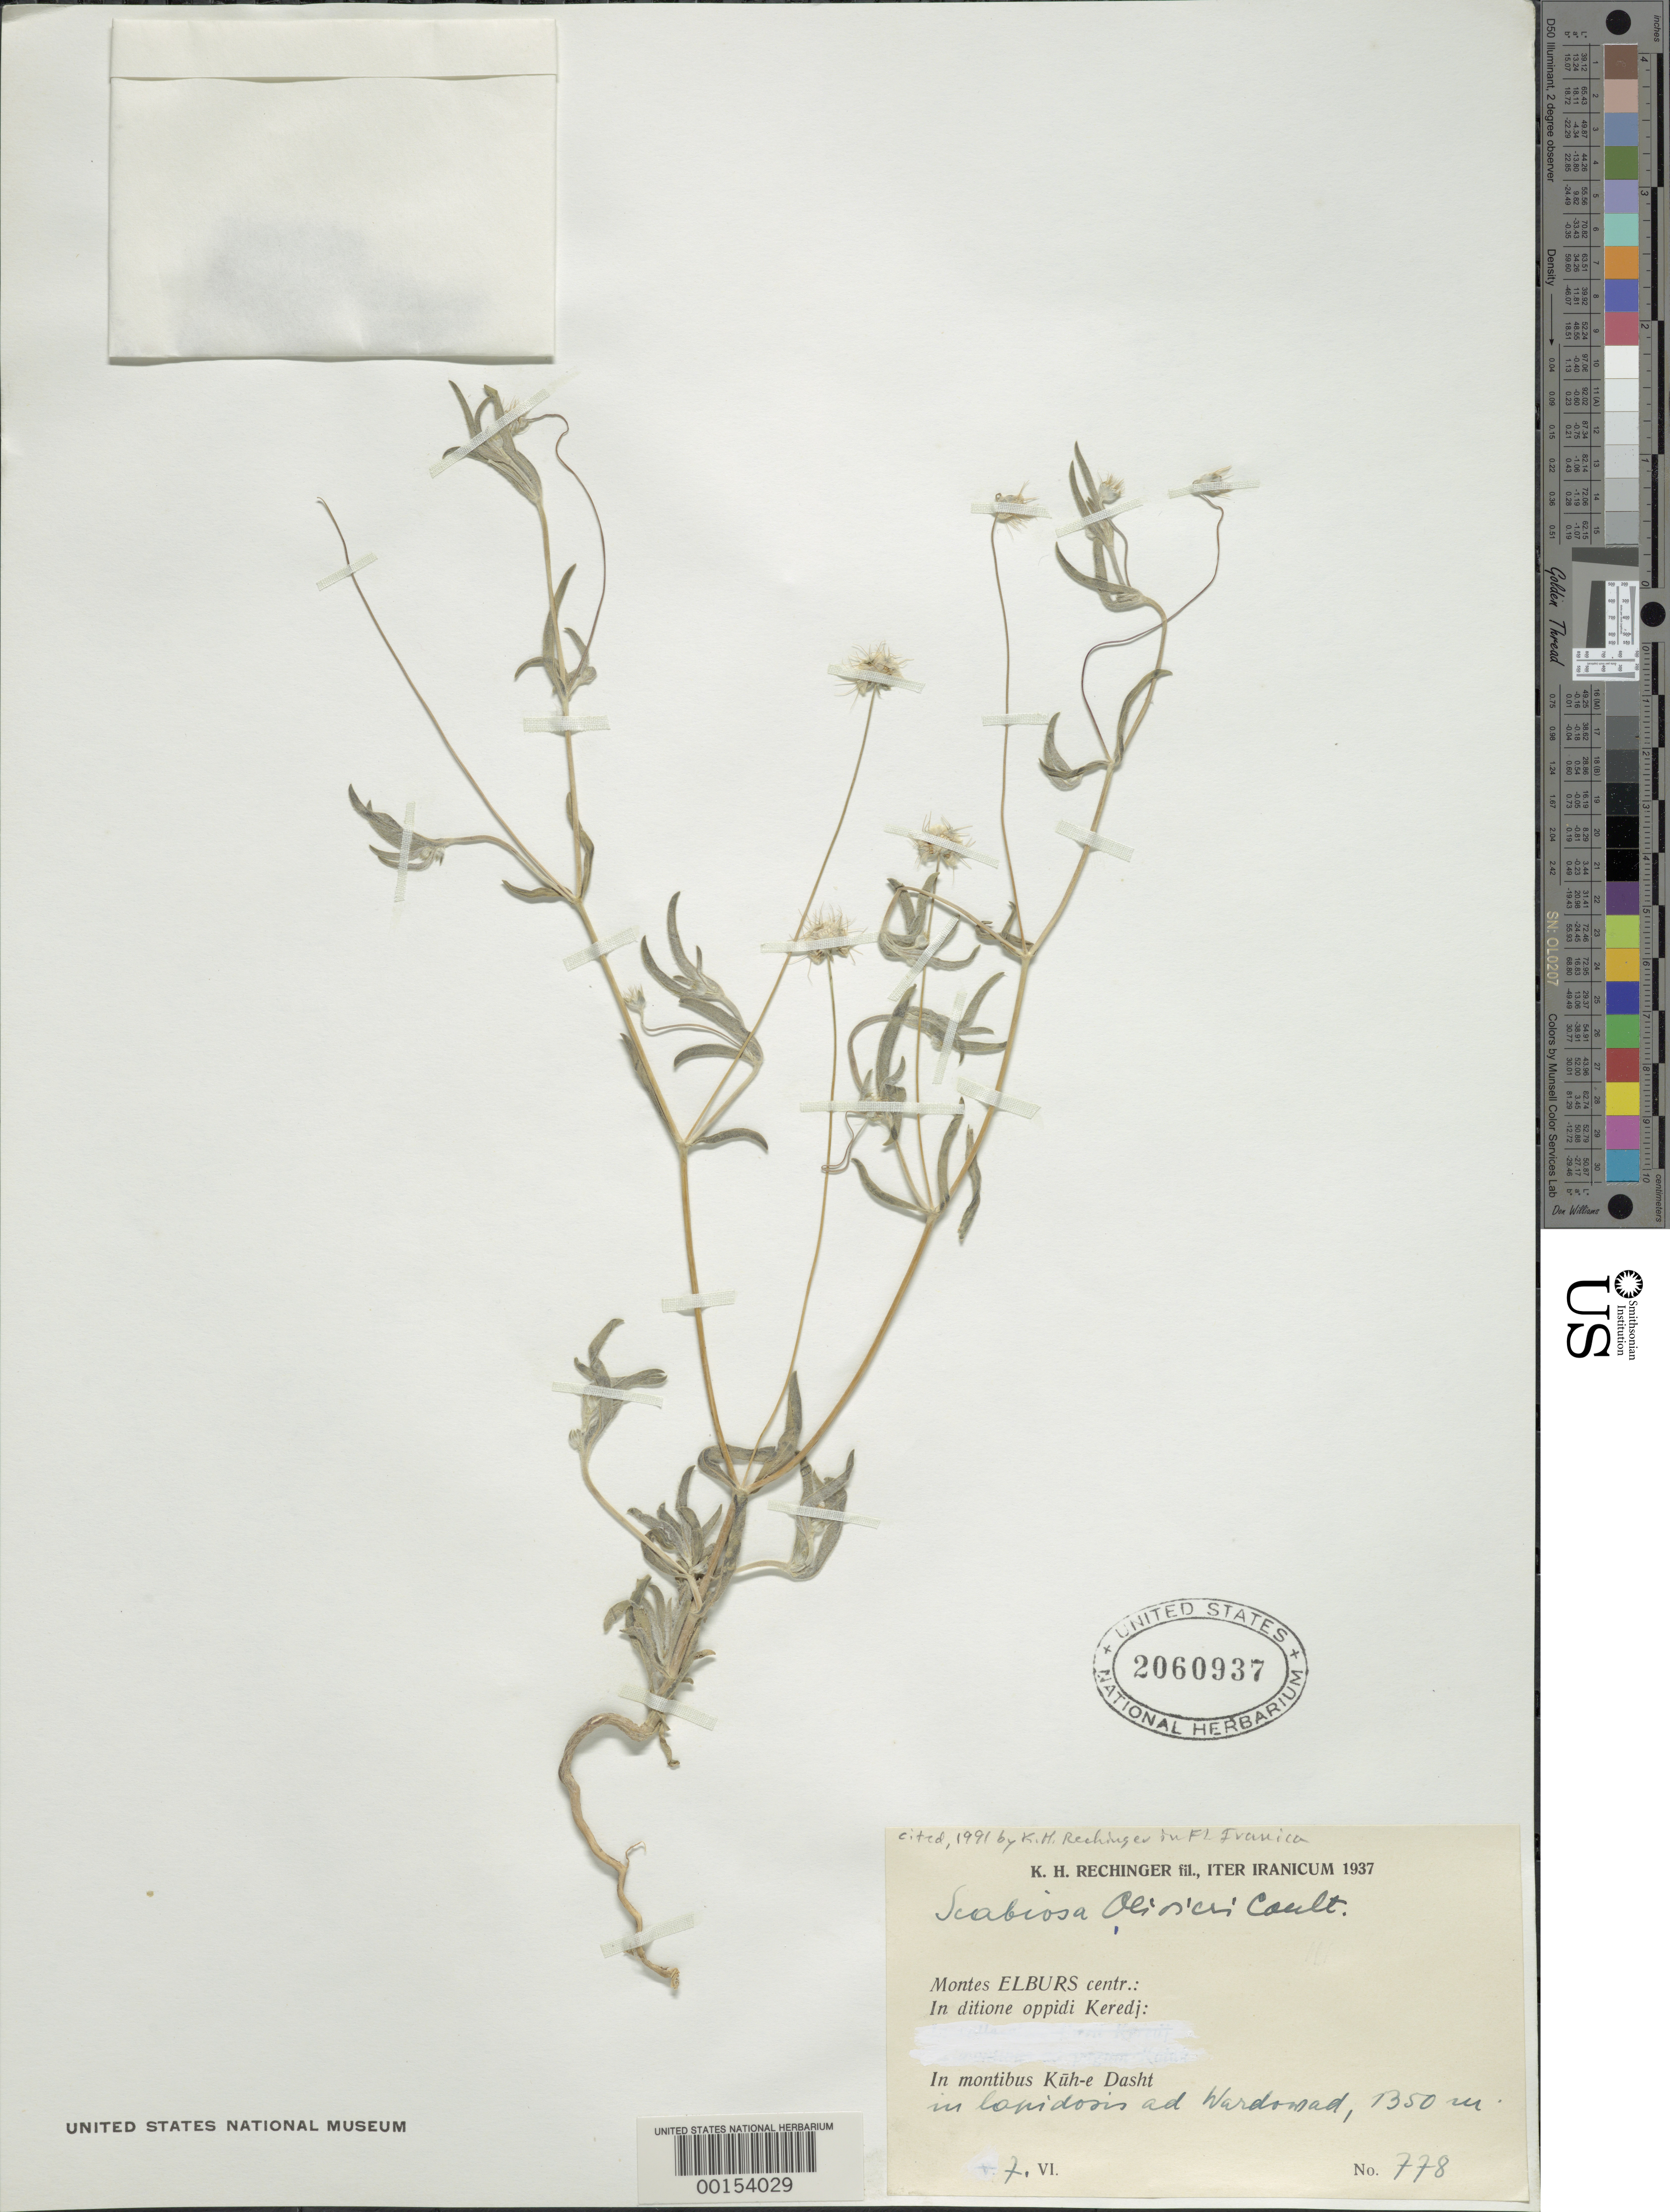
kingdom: Plantae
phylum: Tracheophyta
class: Magnoliopsida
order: Dipsacales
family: Caprifoliaceae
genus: Scabiosa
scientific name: Scabiosa olivieri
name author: Coult.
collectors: K. H. Rechinger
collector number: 778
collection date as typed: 07 Jun 1937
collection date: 1937-06-07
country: Iran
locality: Montes Elburs, Keredj, In montibus Kuhe Dasht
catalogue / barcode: US 2060937